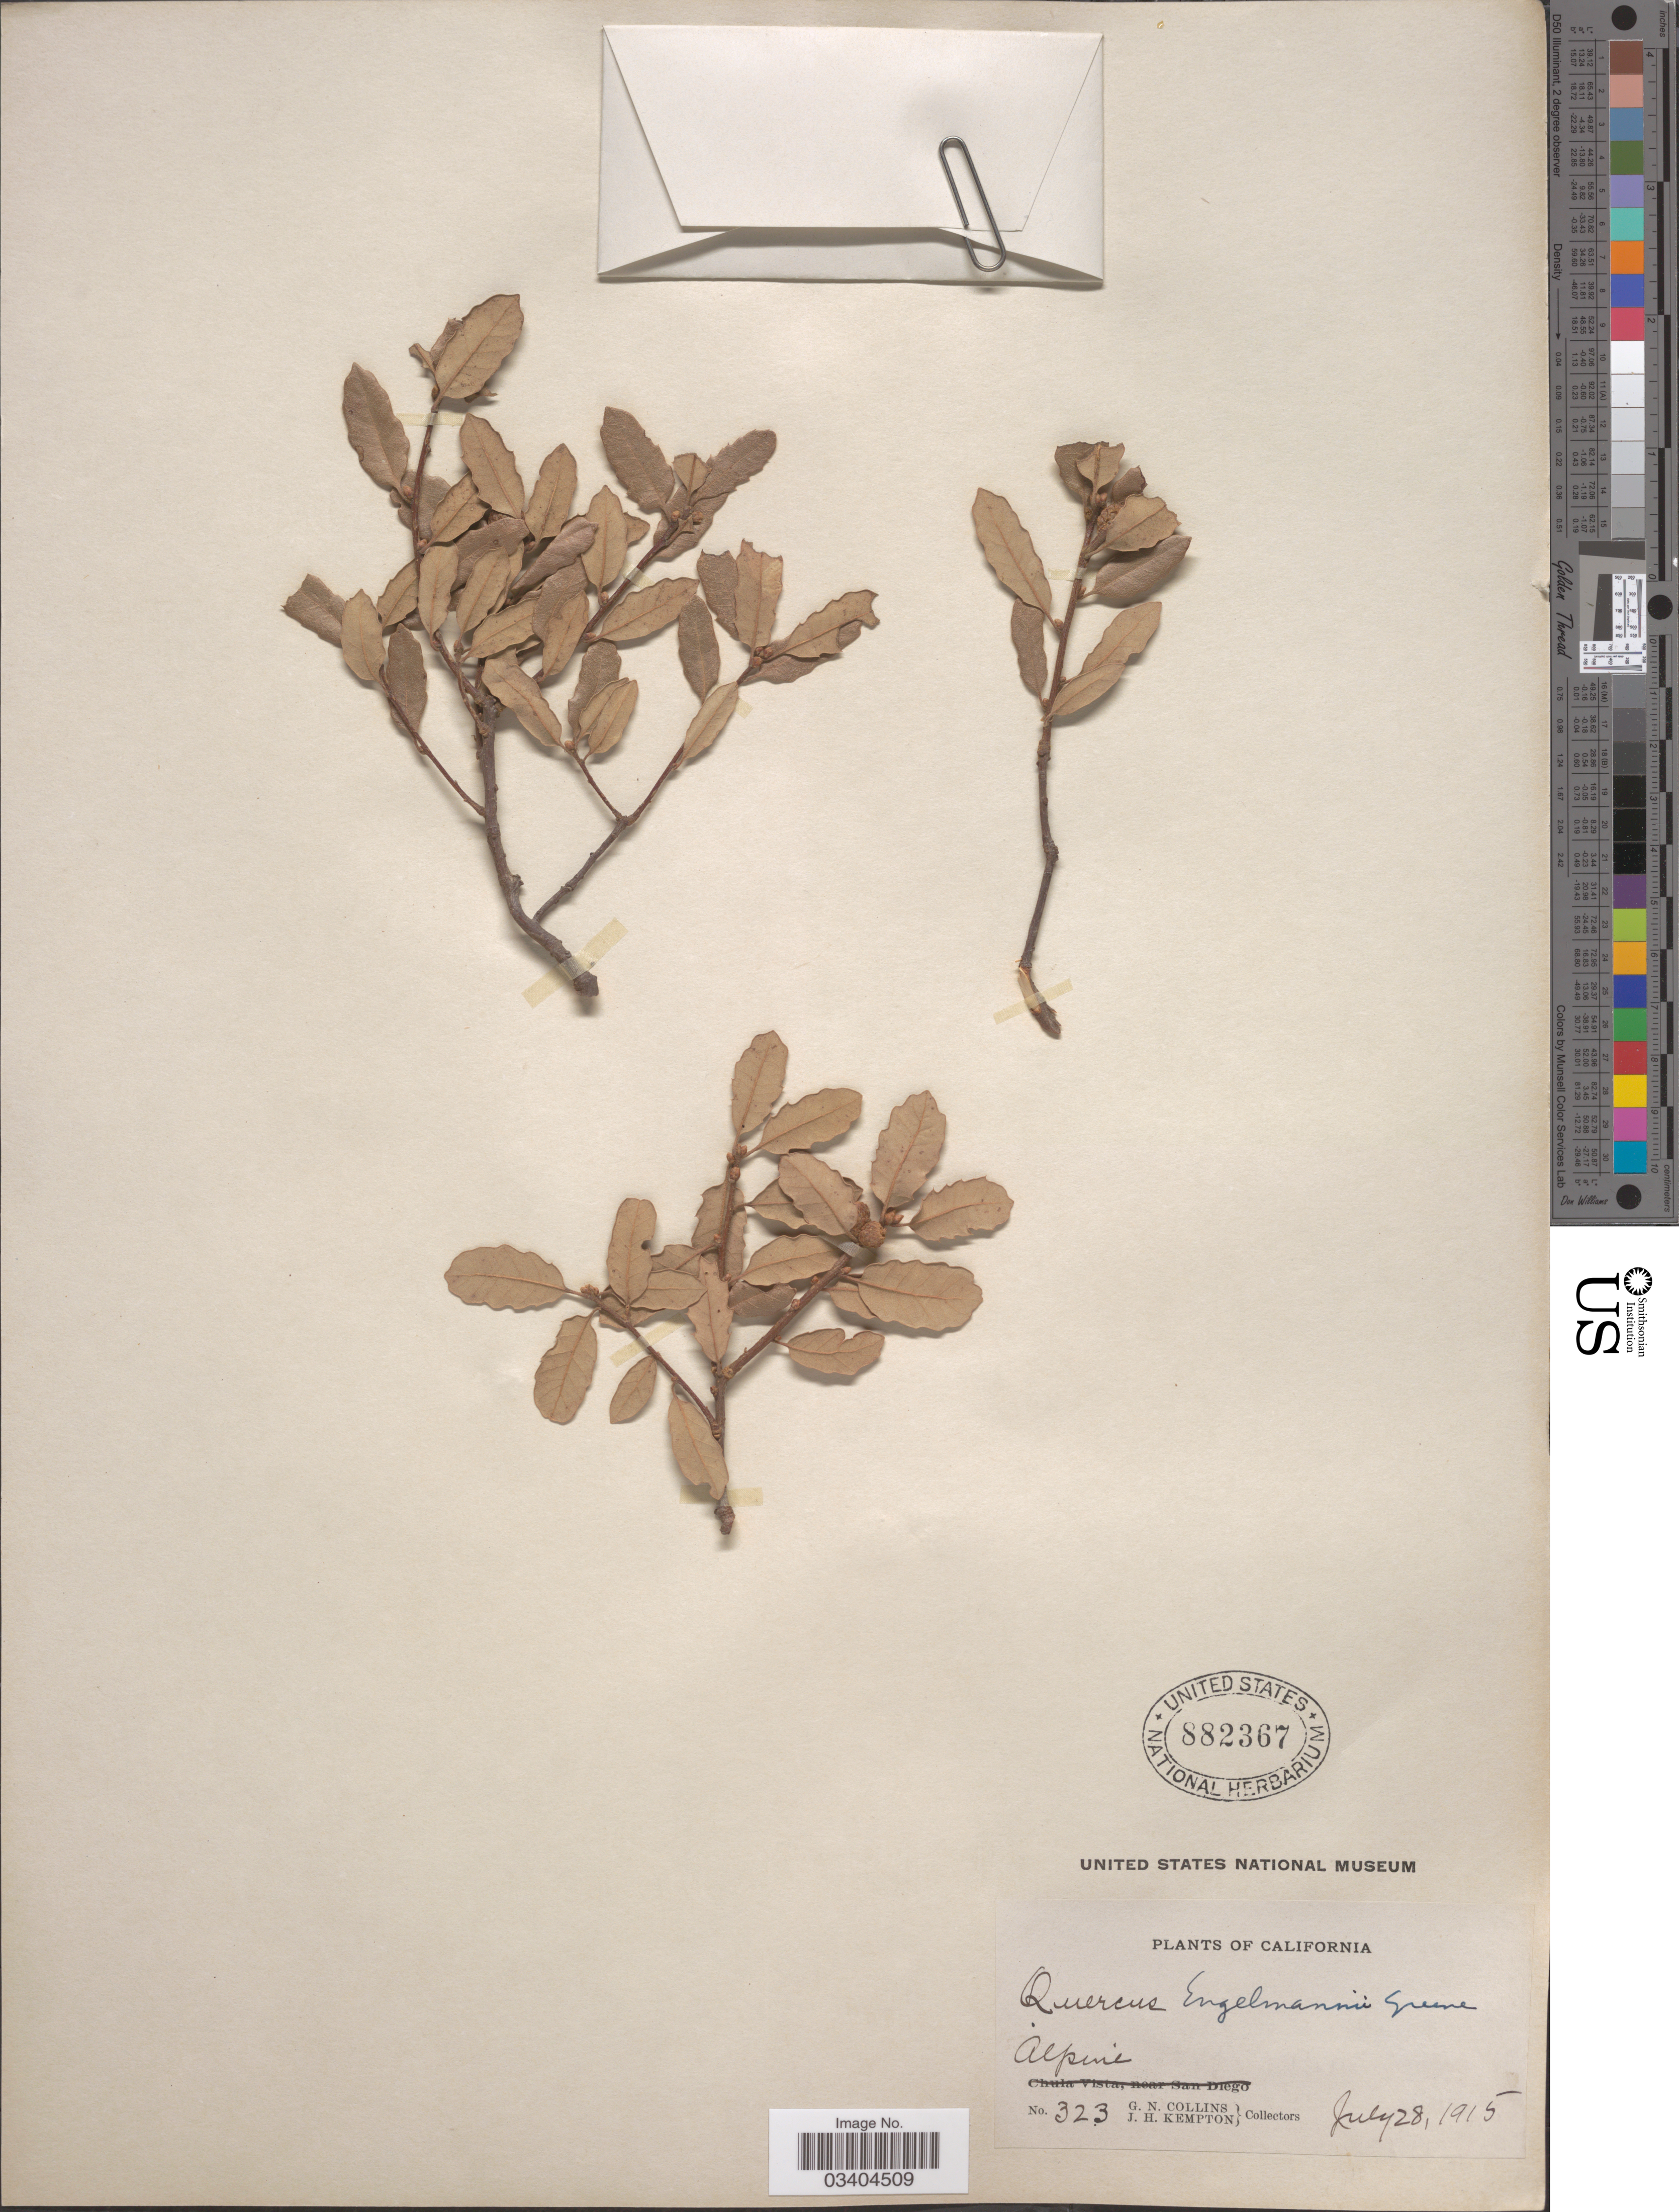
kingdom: Plantae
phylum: Tracheophyta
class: Magnoliopsida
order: Fagales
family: Fagaceae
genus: Quercus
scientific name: Quercus engelmannii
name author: Greene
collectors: G. Collins & J. H. Kempton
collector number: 323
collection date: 1915-07-28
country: United States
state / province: California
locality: Alpine.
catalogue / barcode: US 882367